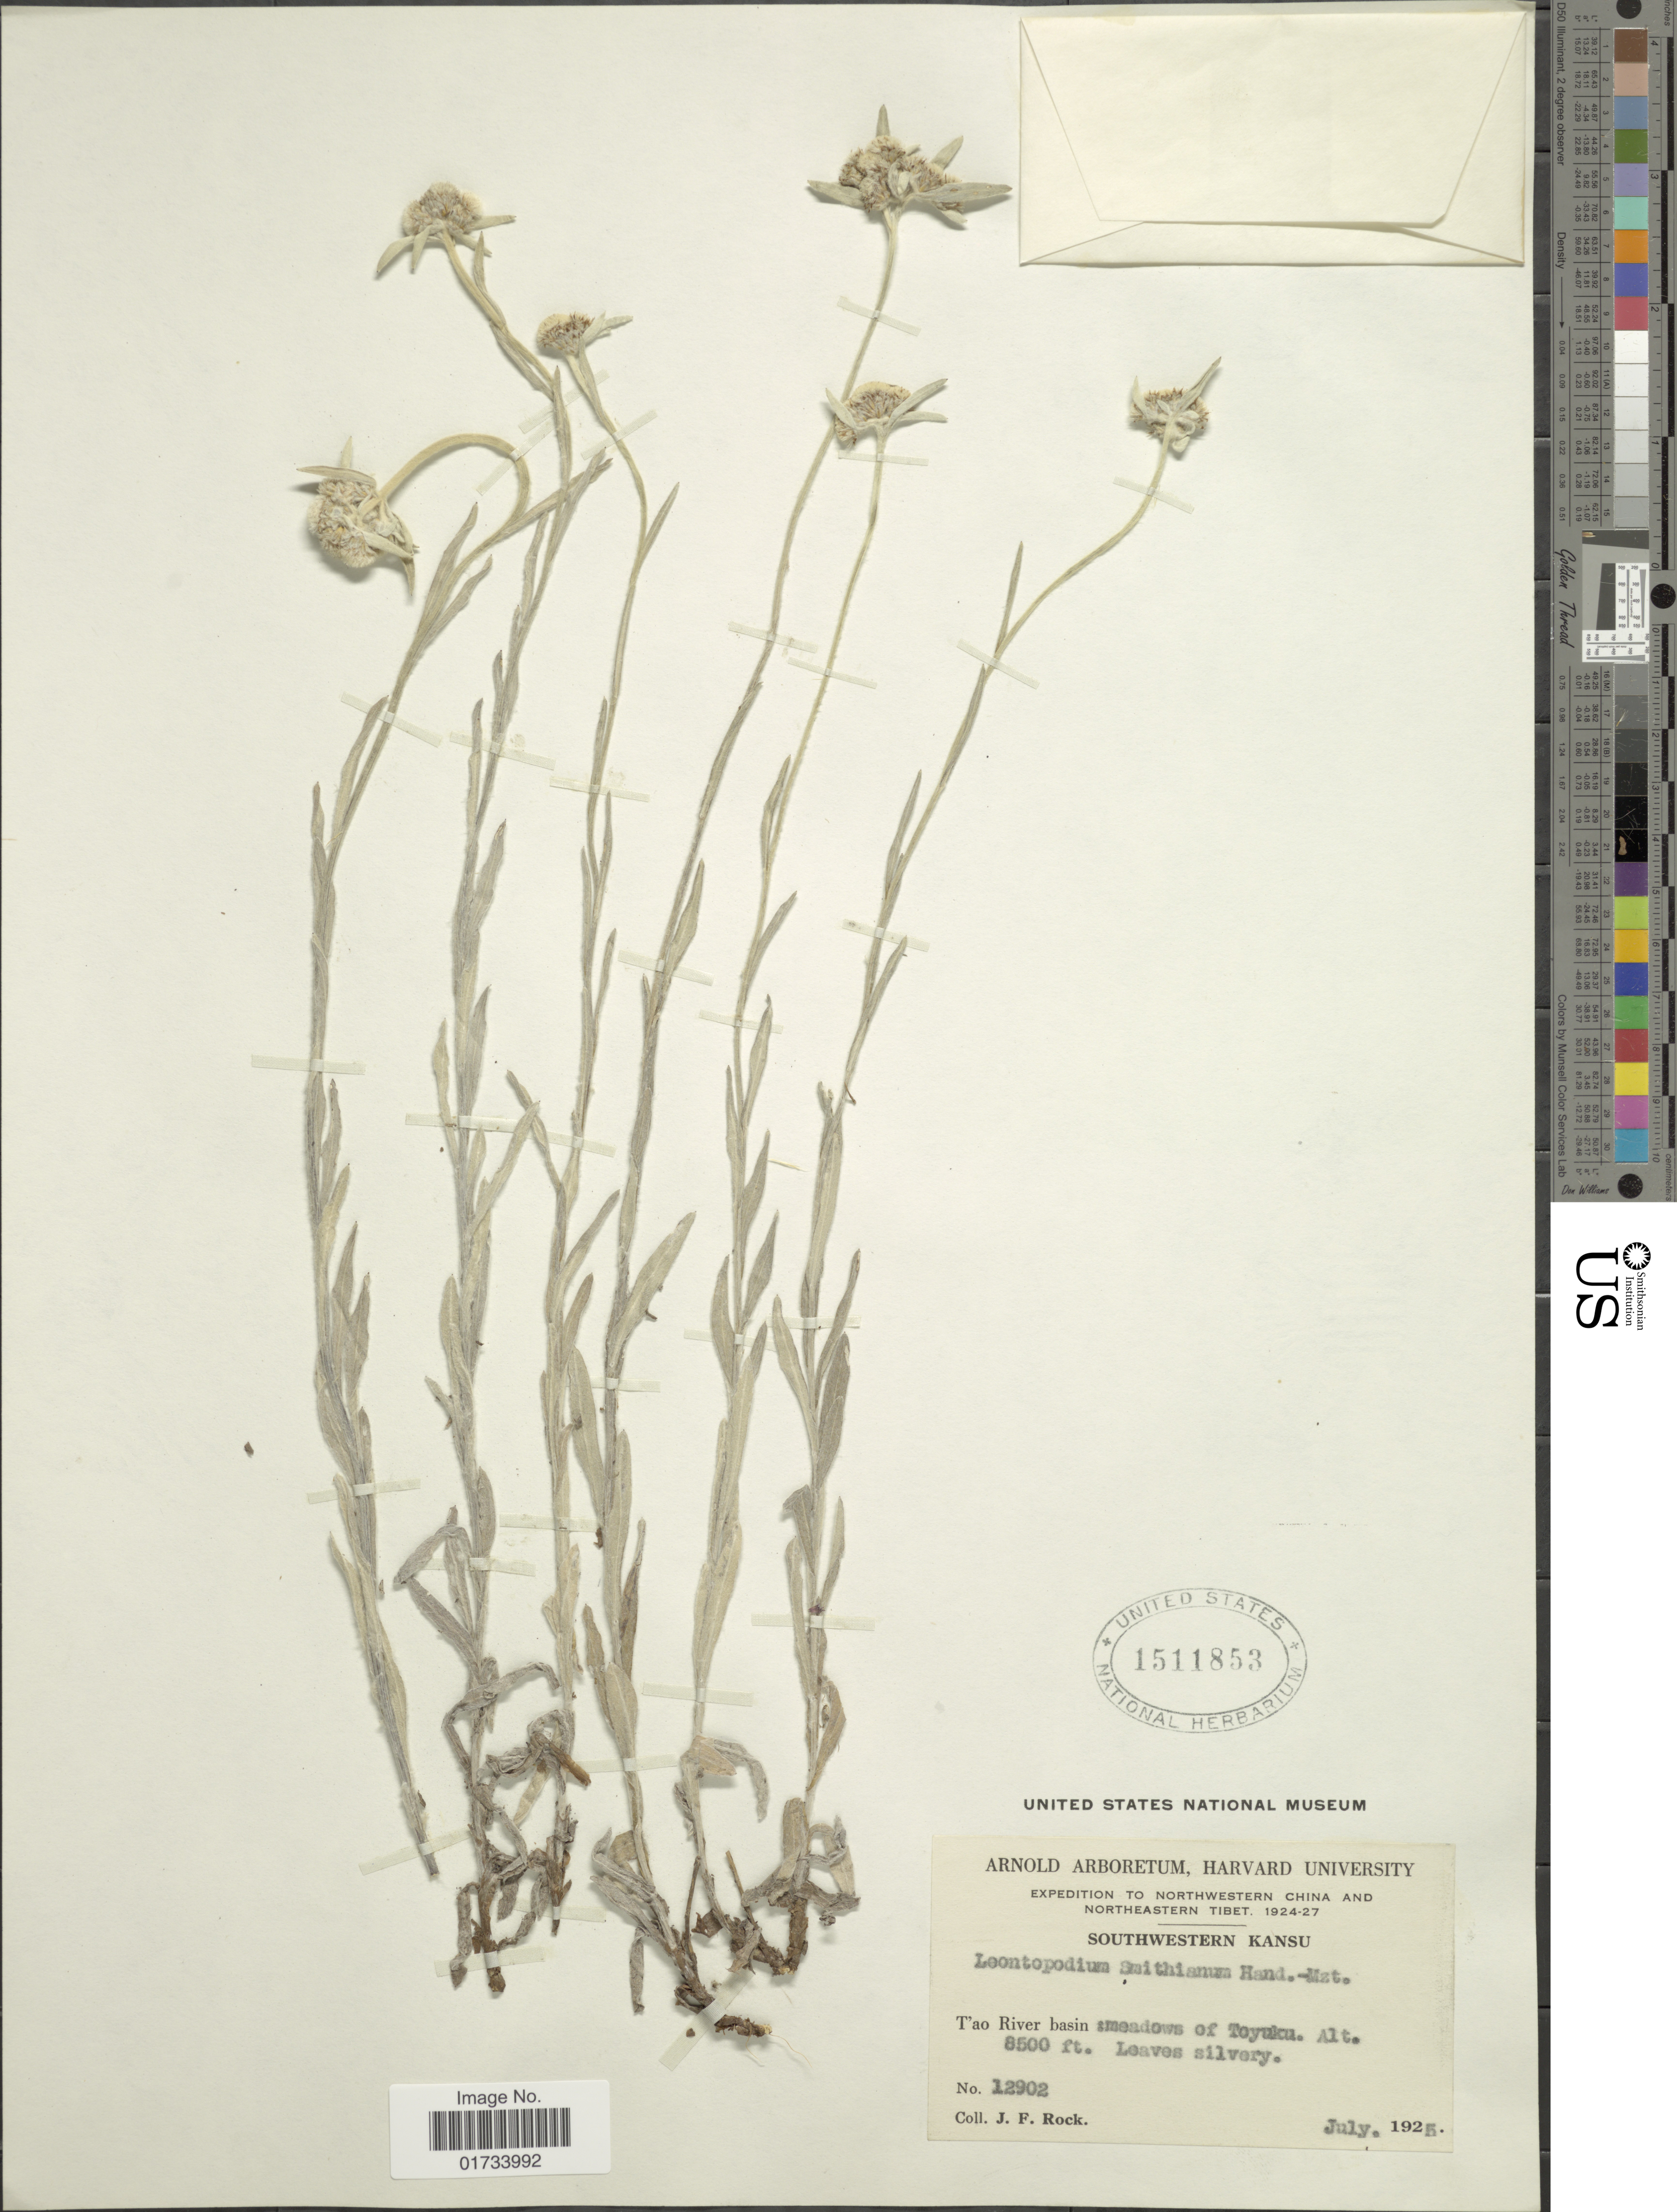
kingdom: Plantae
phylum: Tracheophyta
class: Magnoliopsida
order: Asterales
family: Asteraceae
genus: Leontopodium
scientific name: Leontopodium smithianum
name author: Hand.-Mazz.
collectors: J. Rock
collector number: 12902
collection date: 1925-07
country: China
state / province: Gansu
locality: Nortwestern China and Northeastern Tibet, Southwestern Kansu, T'ao River basin: meadows of Toyuku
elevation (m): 2591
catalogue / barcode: US 1511853